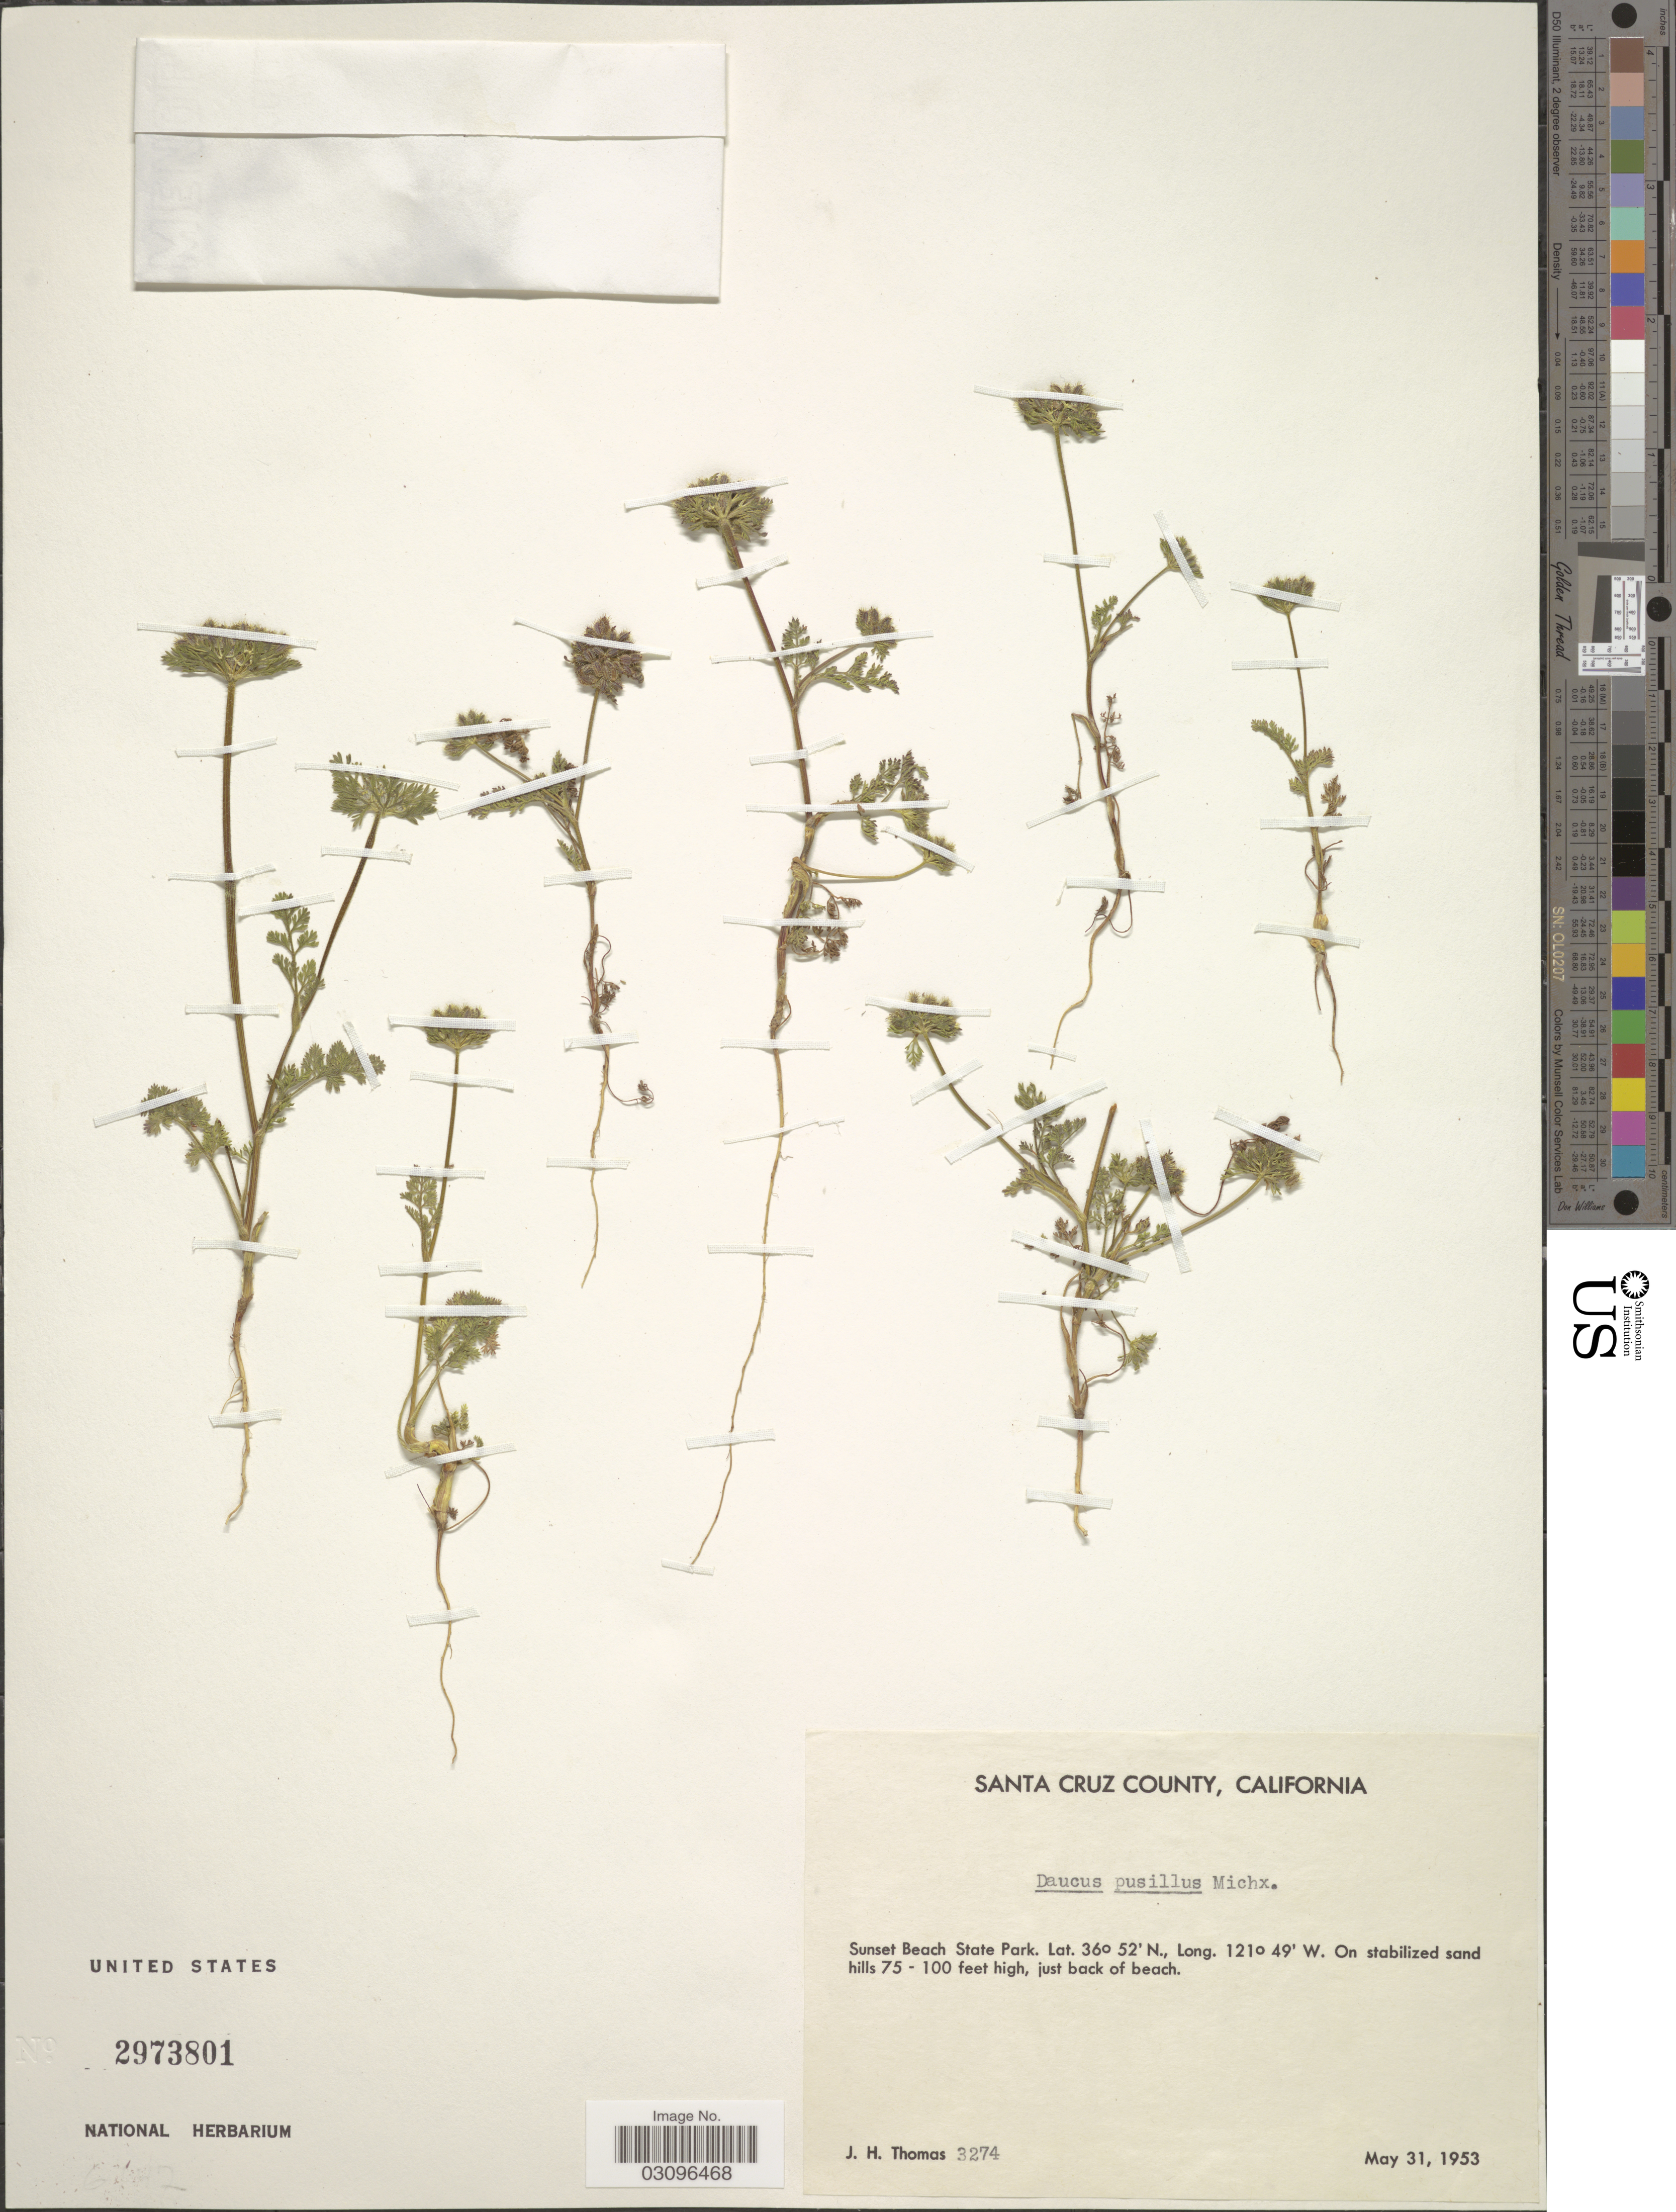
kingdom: Plantae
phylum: Tracheophyta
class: Magnoliopsida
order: Apiales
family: Apiaceae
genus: Daucus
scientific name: Daucus pusillus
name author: Michx.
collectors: J. H. Thomas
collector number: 3274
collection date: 1953-05-31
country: United States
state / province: California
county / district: Santa Cruz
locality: Santa Cruz County, Sunset Beach State Park.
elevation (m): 23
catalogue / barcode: US 2973801